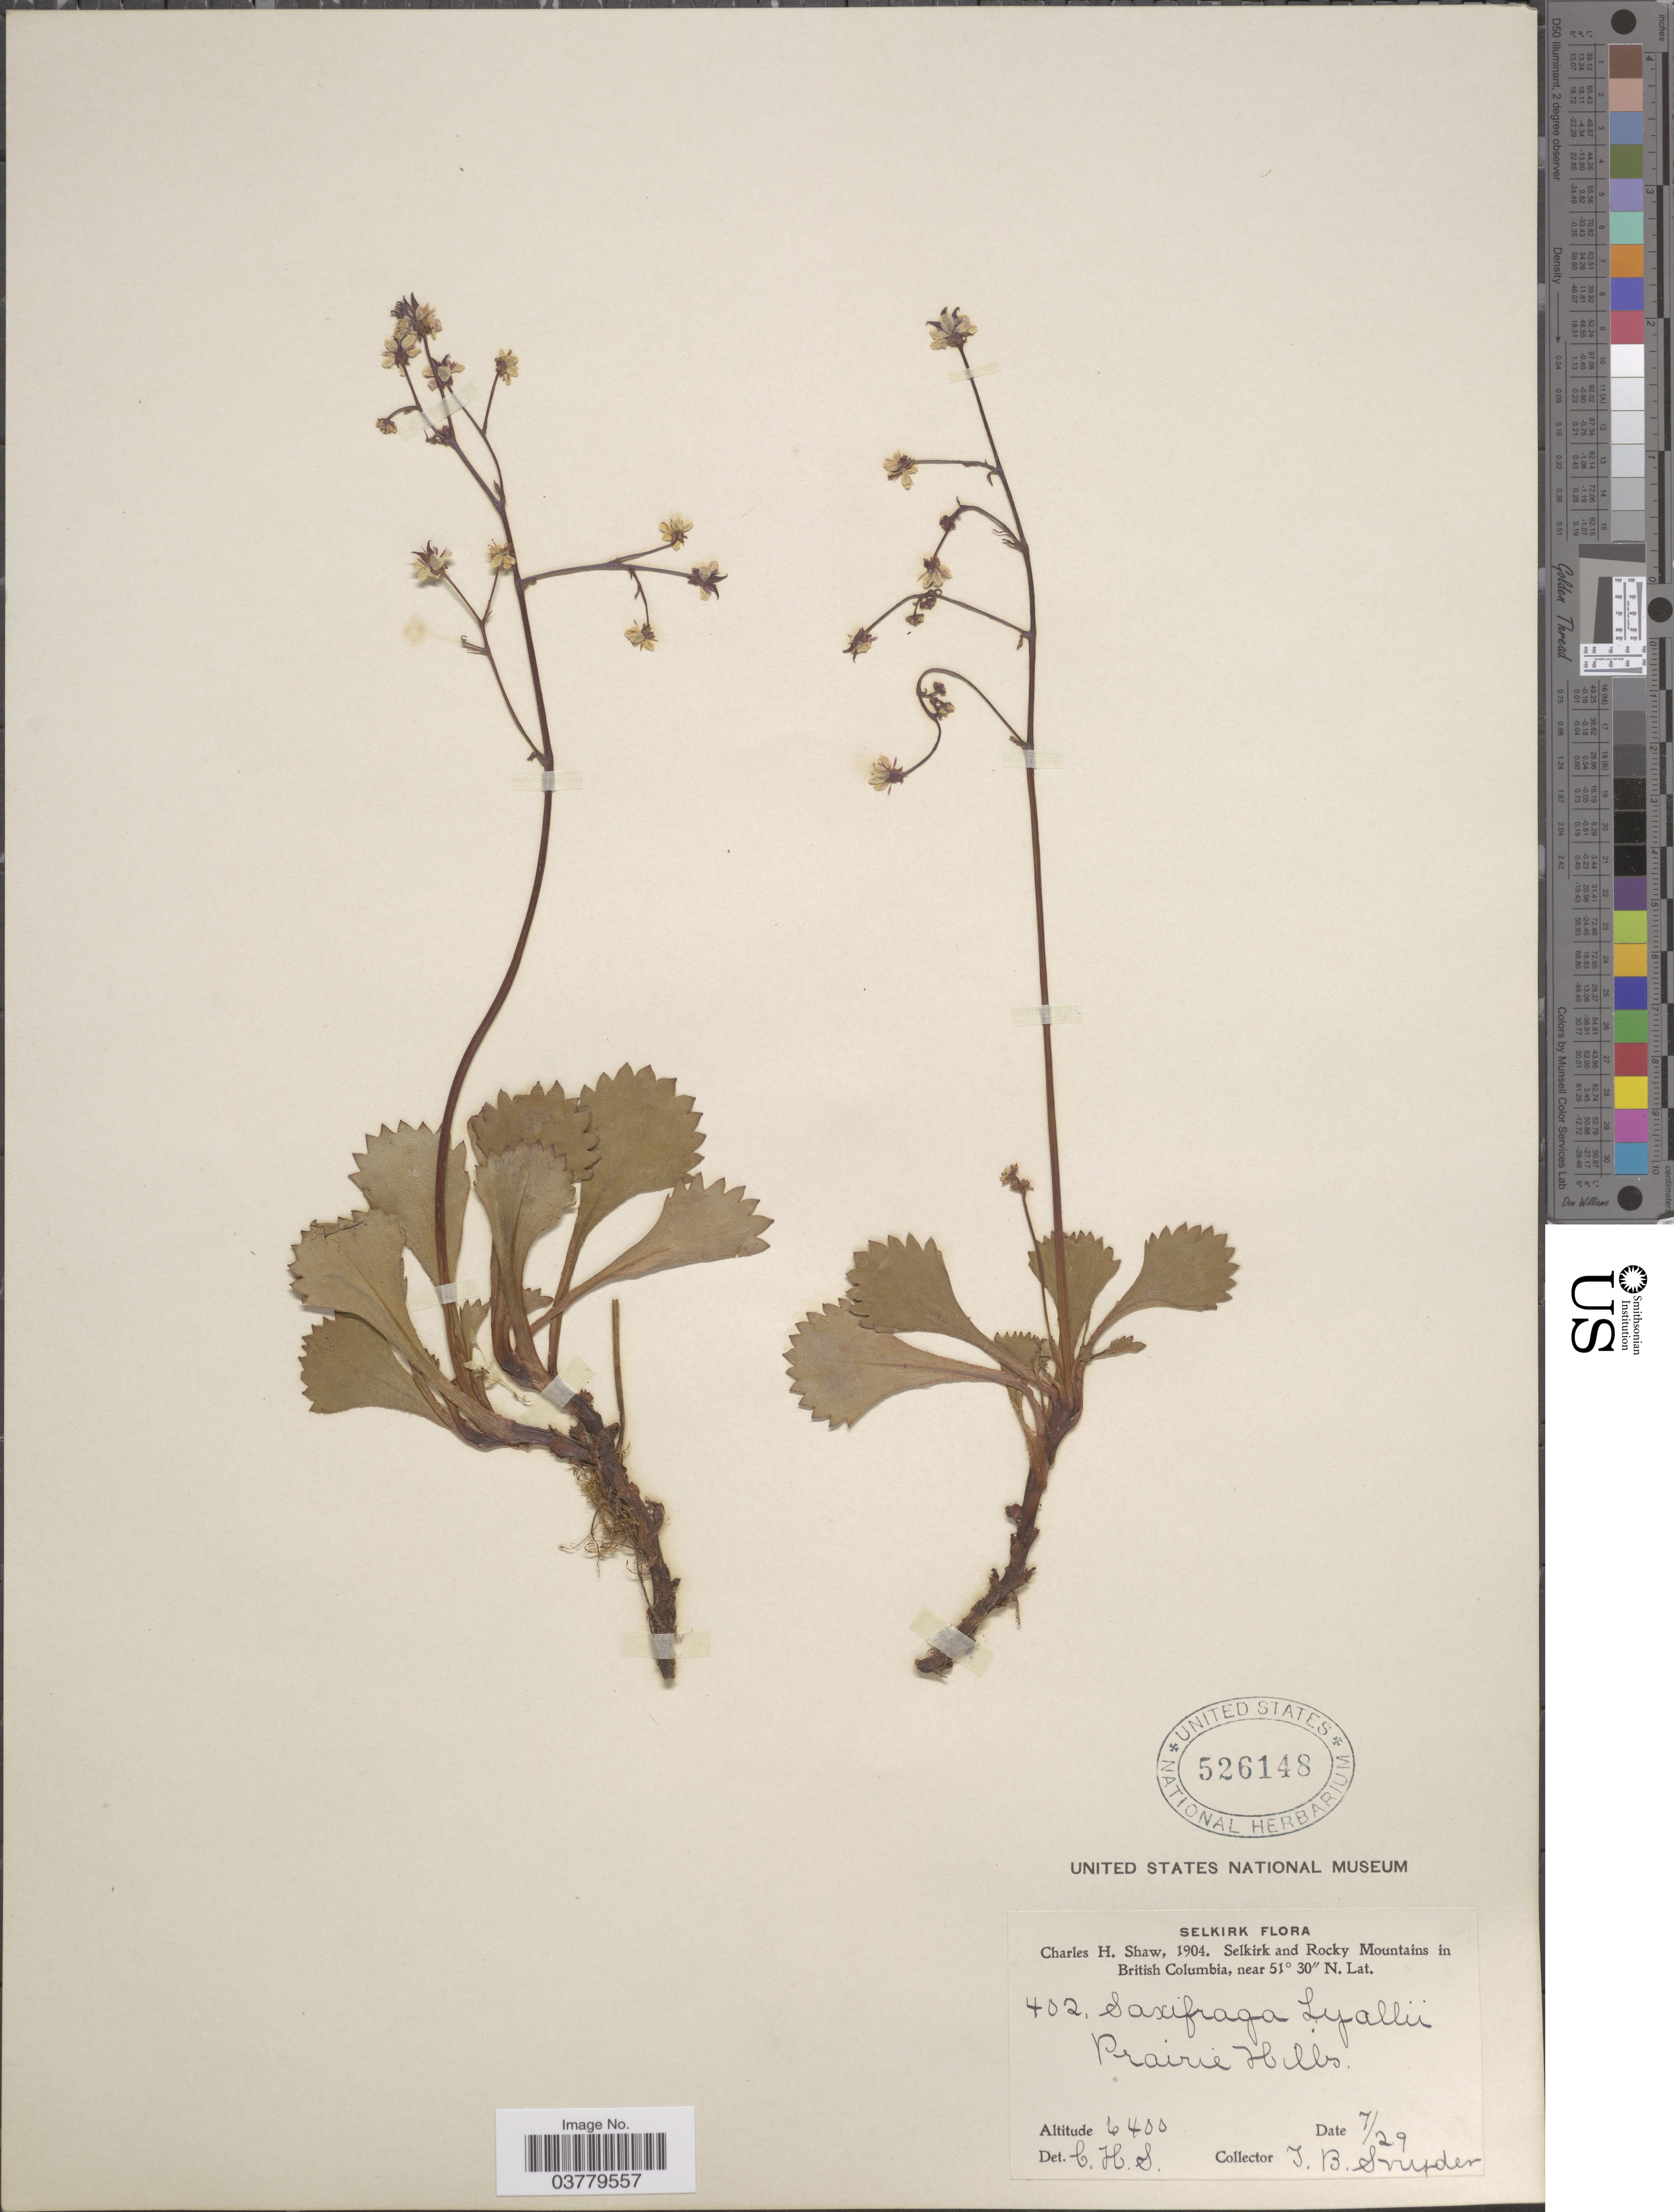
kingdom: Plantae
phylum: Tracheophyta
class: Magnoliopsida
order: Saxifragales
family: Saxifragaceae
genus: Micranthes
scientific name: Micranthes lyalii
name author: (Engl.) Small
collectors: T. Snyder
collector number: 402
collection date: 1904-07-29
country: Canada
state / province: British Columbia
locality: Selkirk and Rocky Mountains in British Columbia. Prairie Hills.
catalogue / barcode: US 526148